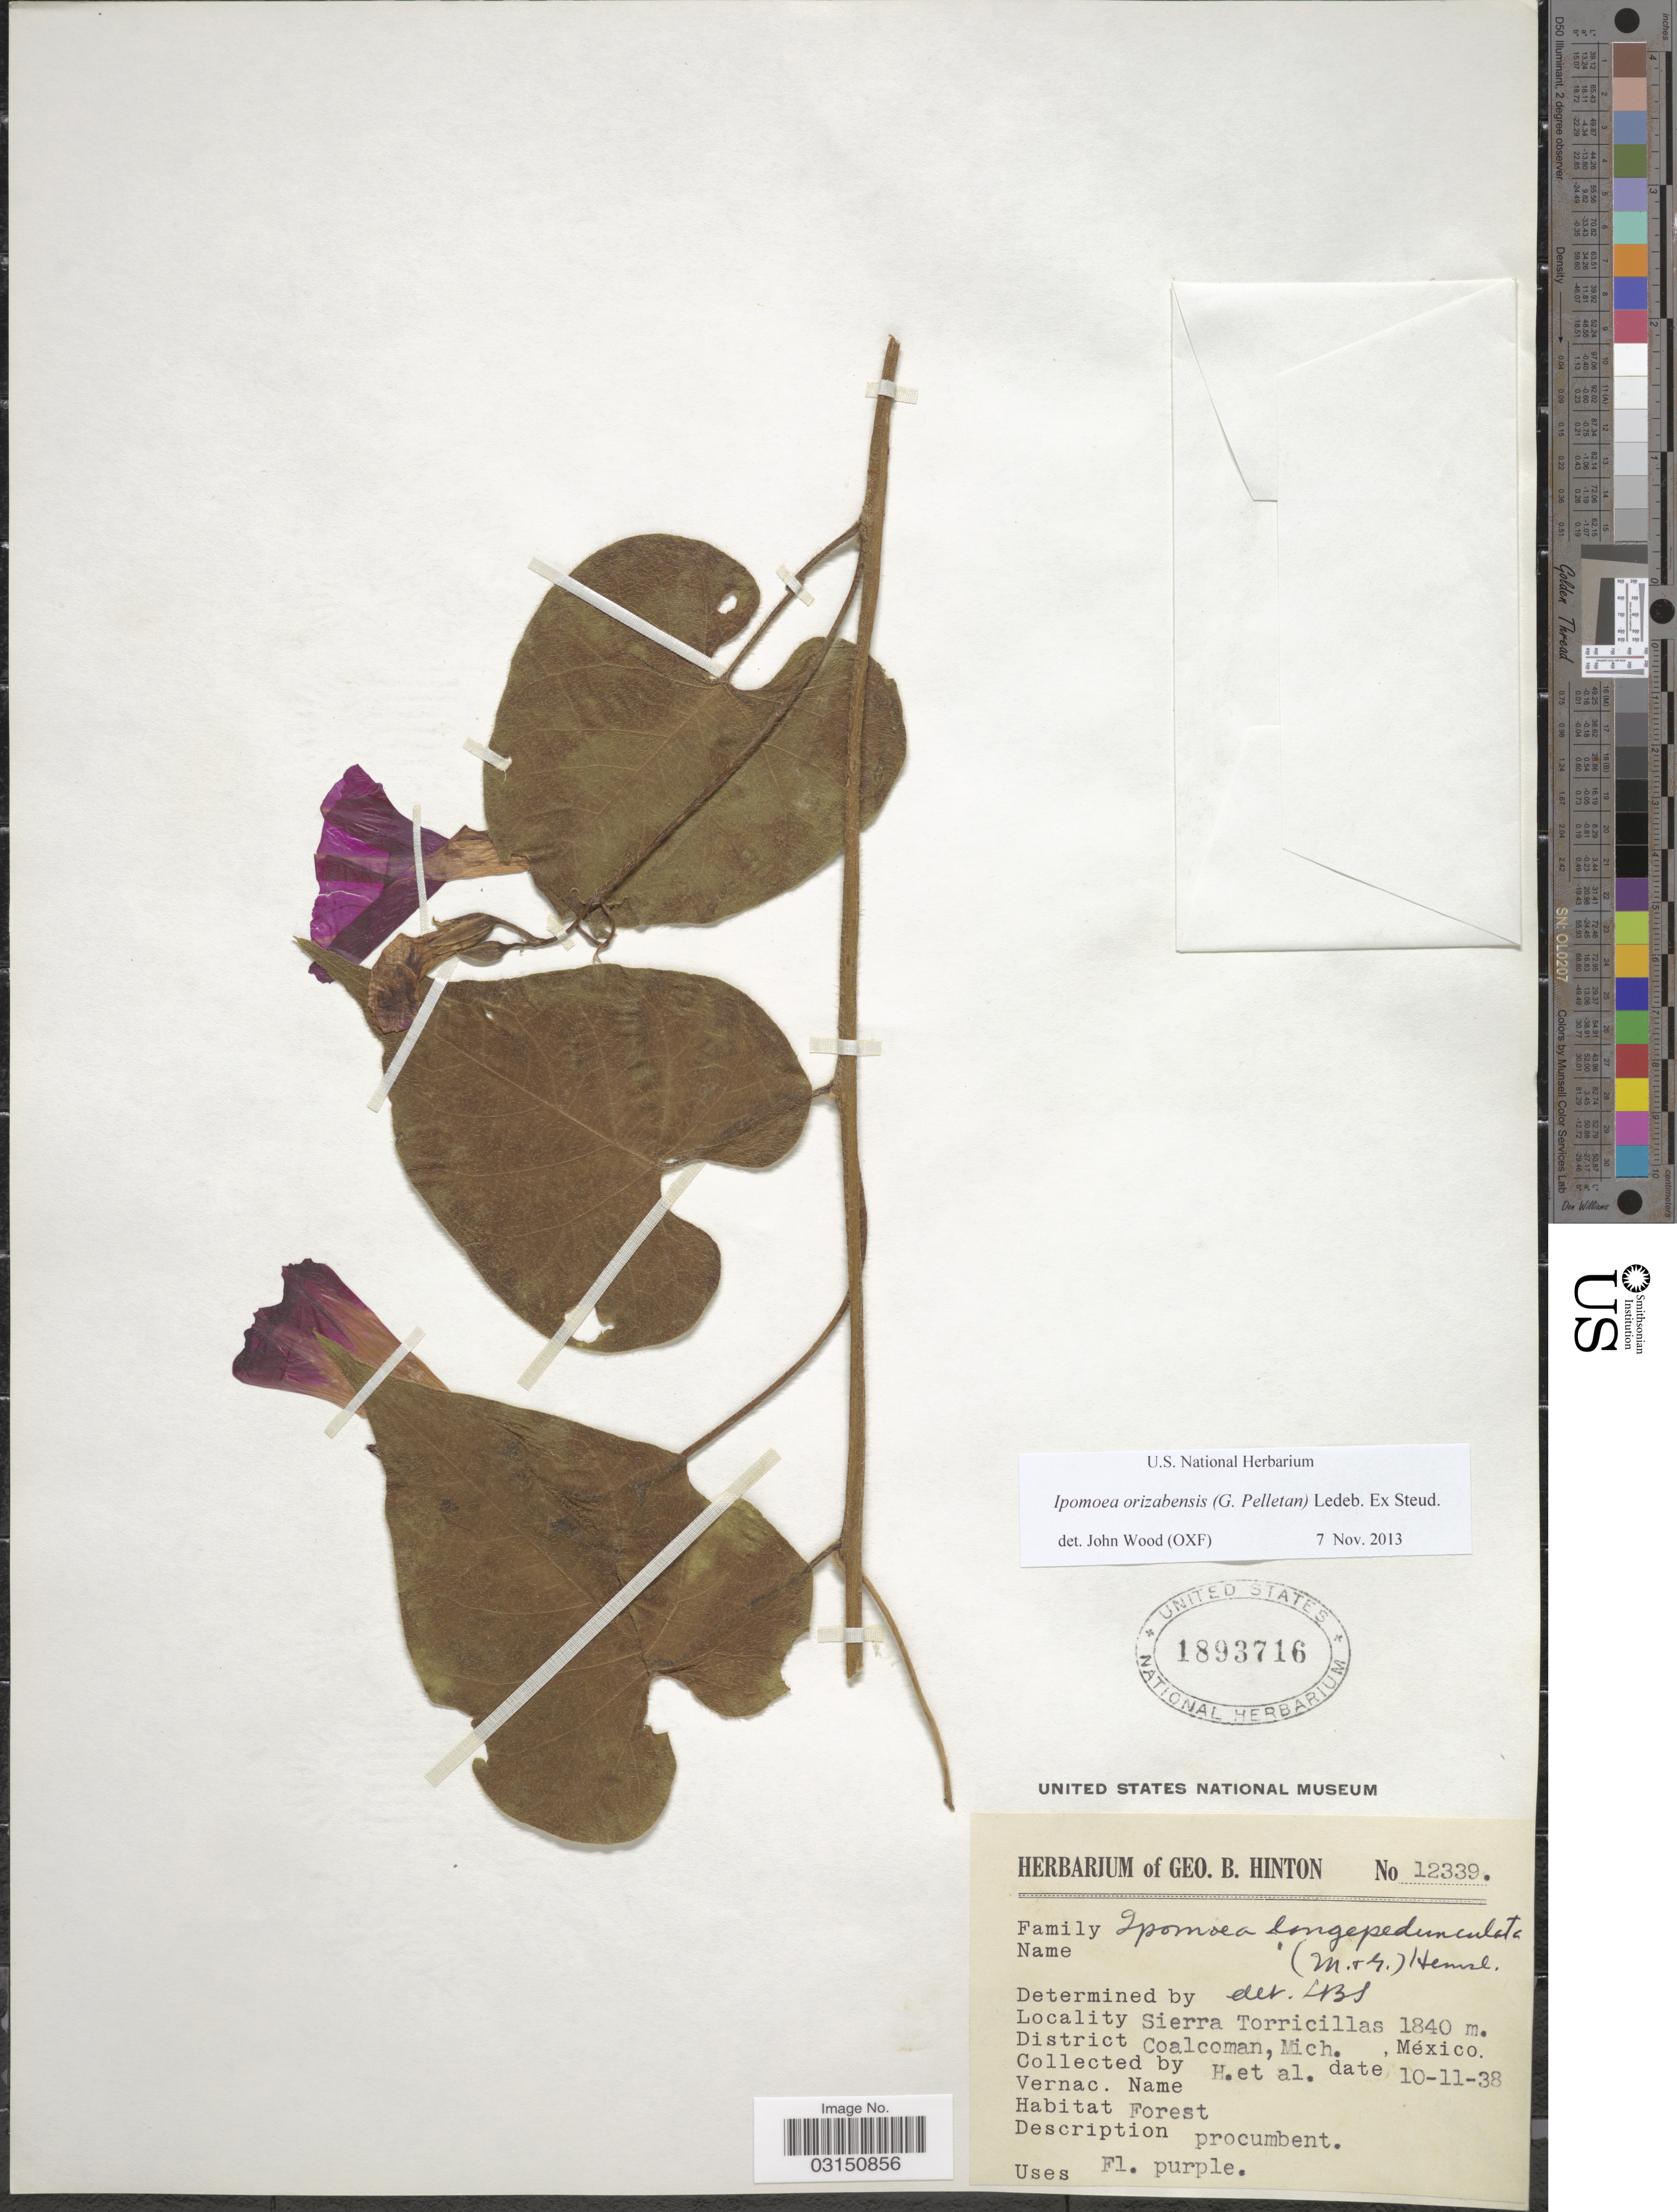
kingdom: Plantae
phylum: Tracheophyta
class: Magnoliopsida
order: Solanales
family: Convolvulaceae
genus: Ipomoea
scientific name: Ipomoea orizabensis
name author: (G. Pelletan) Ledeb. ex Steud.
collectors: G. B. Hinton & et al.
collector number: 12339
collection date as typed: Transcribed d/m/y: 10/11/38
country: Mexico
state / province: Michoacán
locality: Sierra Torricillas. District Coalcoman.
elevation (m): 1840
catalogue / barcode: US 1893716